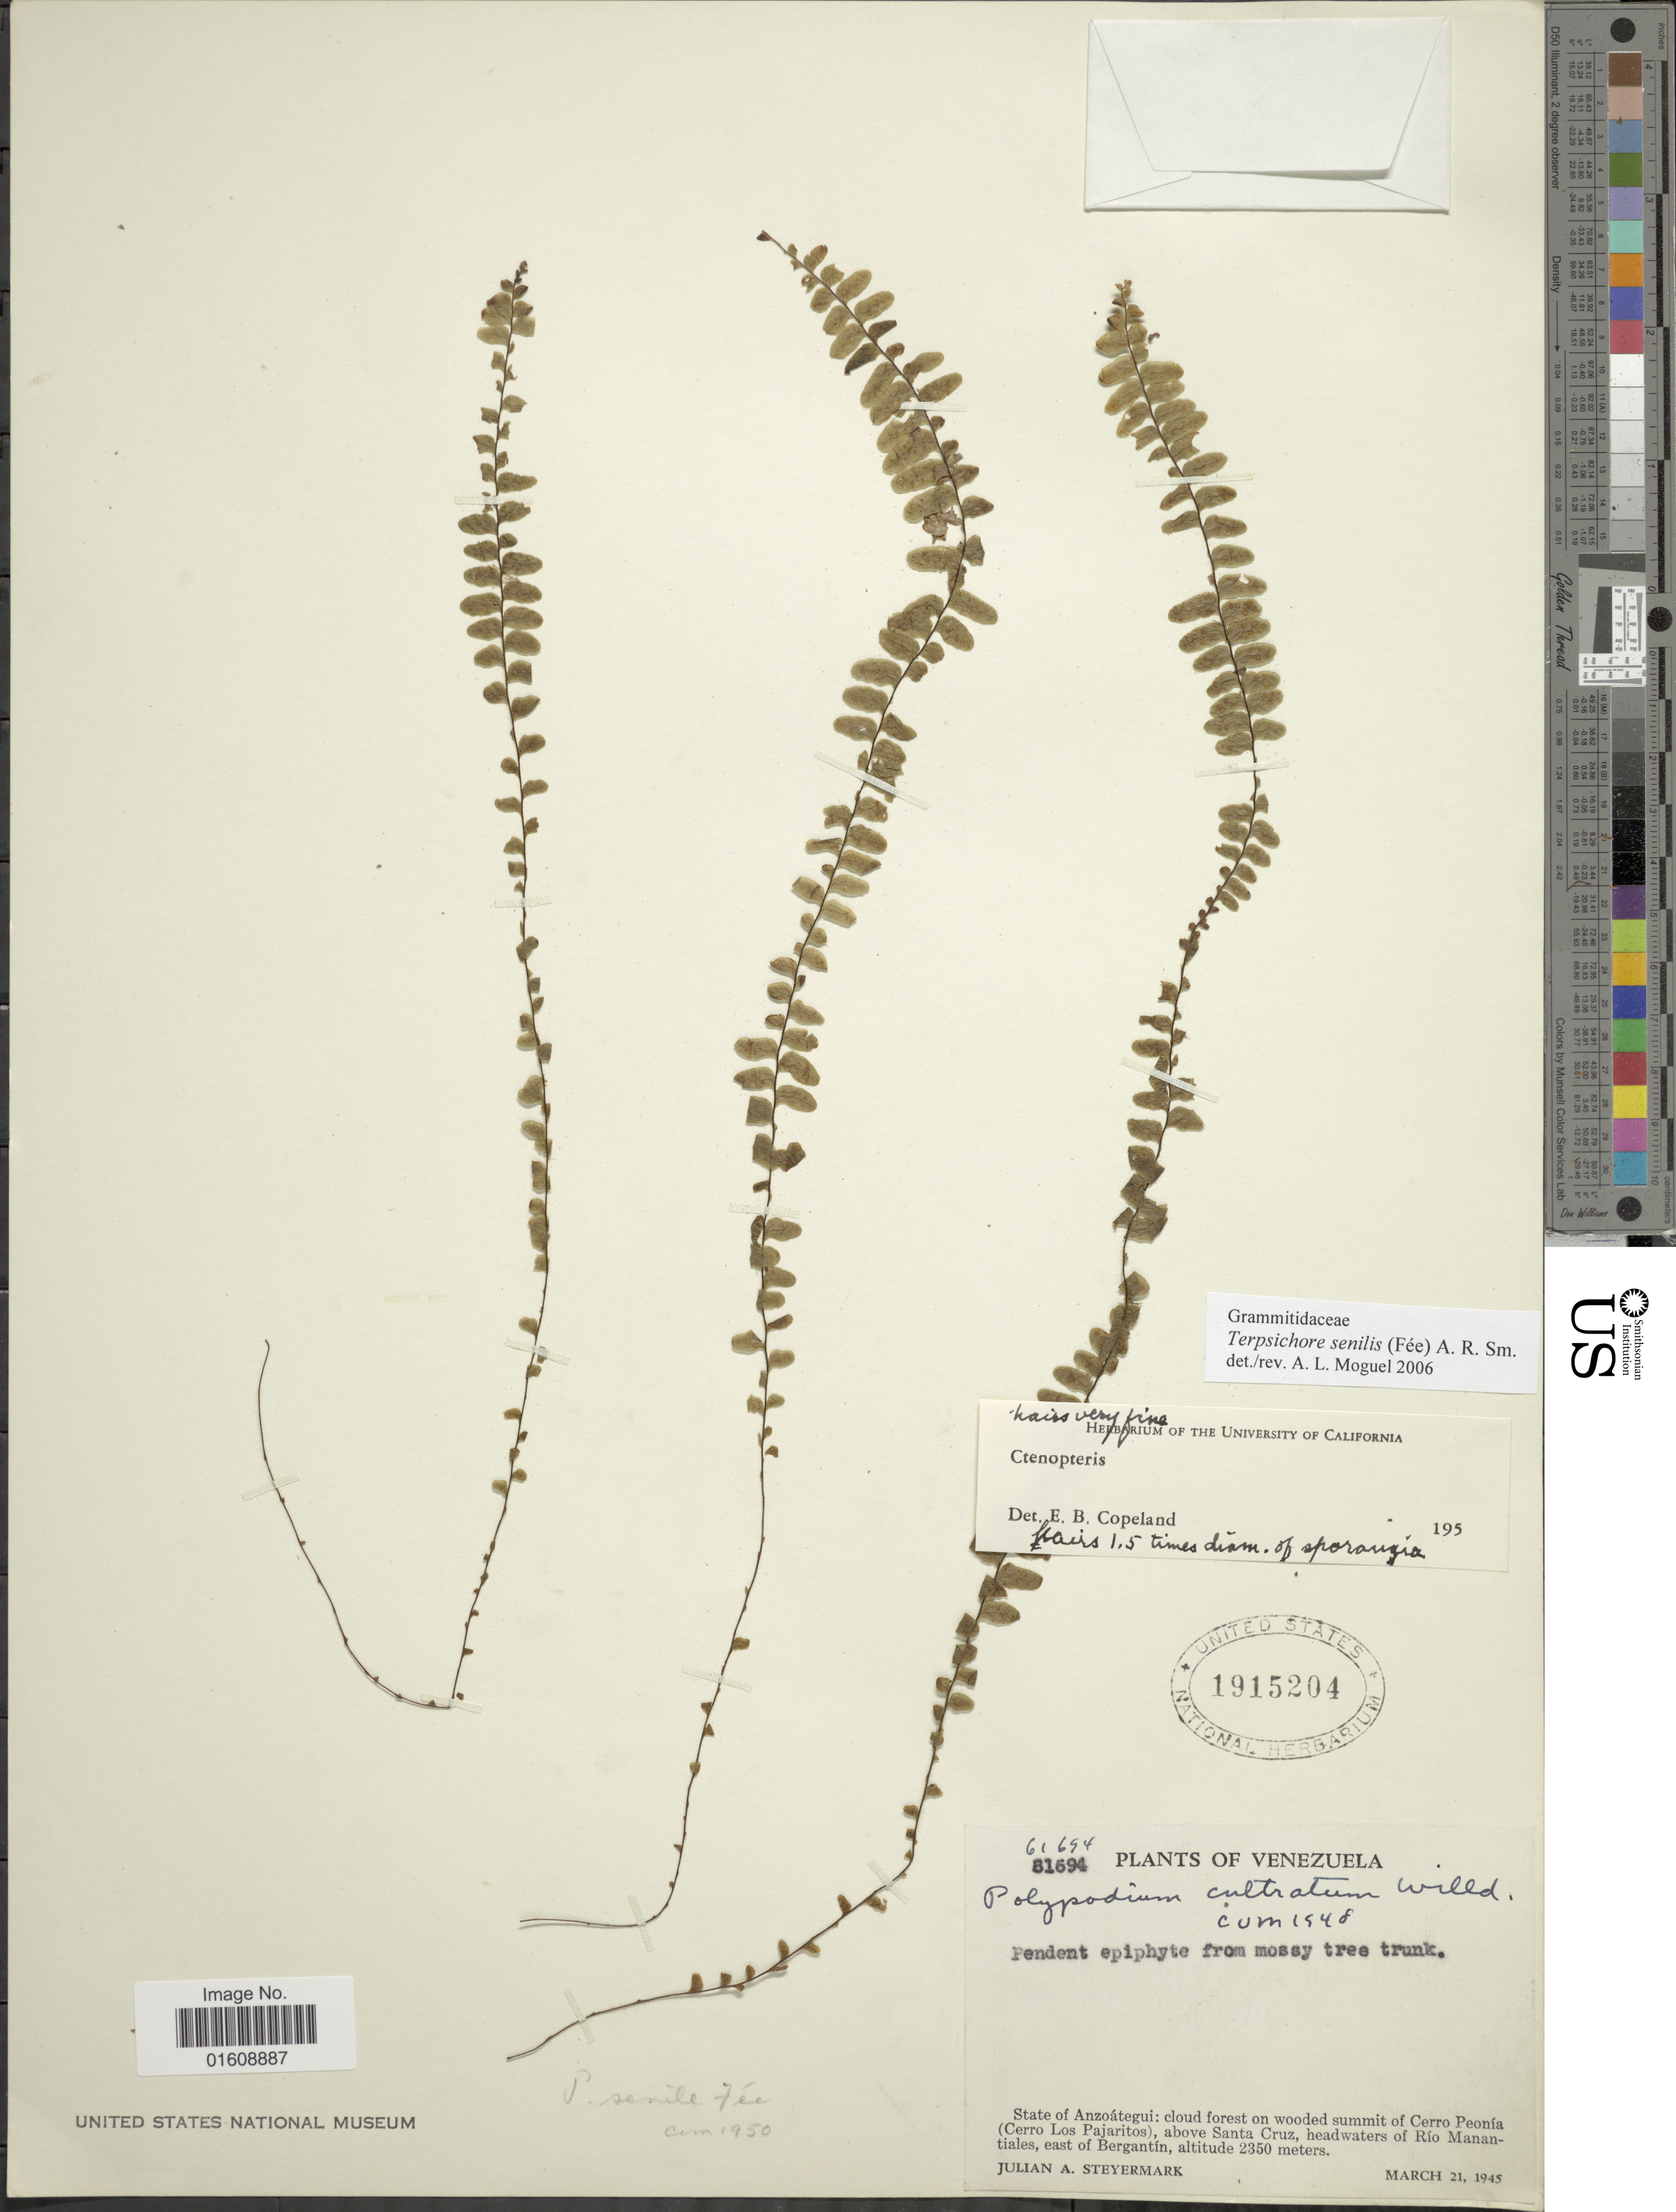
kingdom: Plantae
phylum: Tracheophyta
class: Polypodiopsida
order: Polypodiales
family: Polypodiaceae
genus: Alansmia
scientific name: Alansmia senilis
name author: (Fée) Moguel & M. Kessler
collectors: J. Steyermark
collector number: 61694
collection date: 1945-03-21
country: Venezuela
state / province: Anzoategui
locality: Cloud forest on wooded summit of Cerro Peonía (Cerro Los Pajaritos), above Santa Cruz, headwaters of Río Manantiales, east of Bergantín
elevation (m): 2350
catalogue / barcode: US 1915204